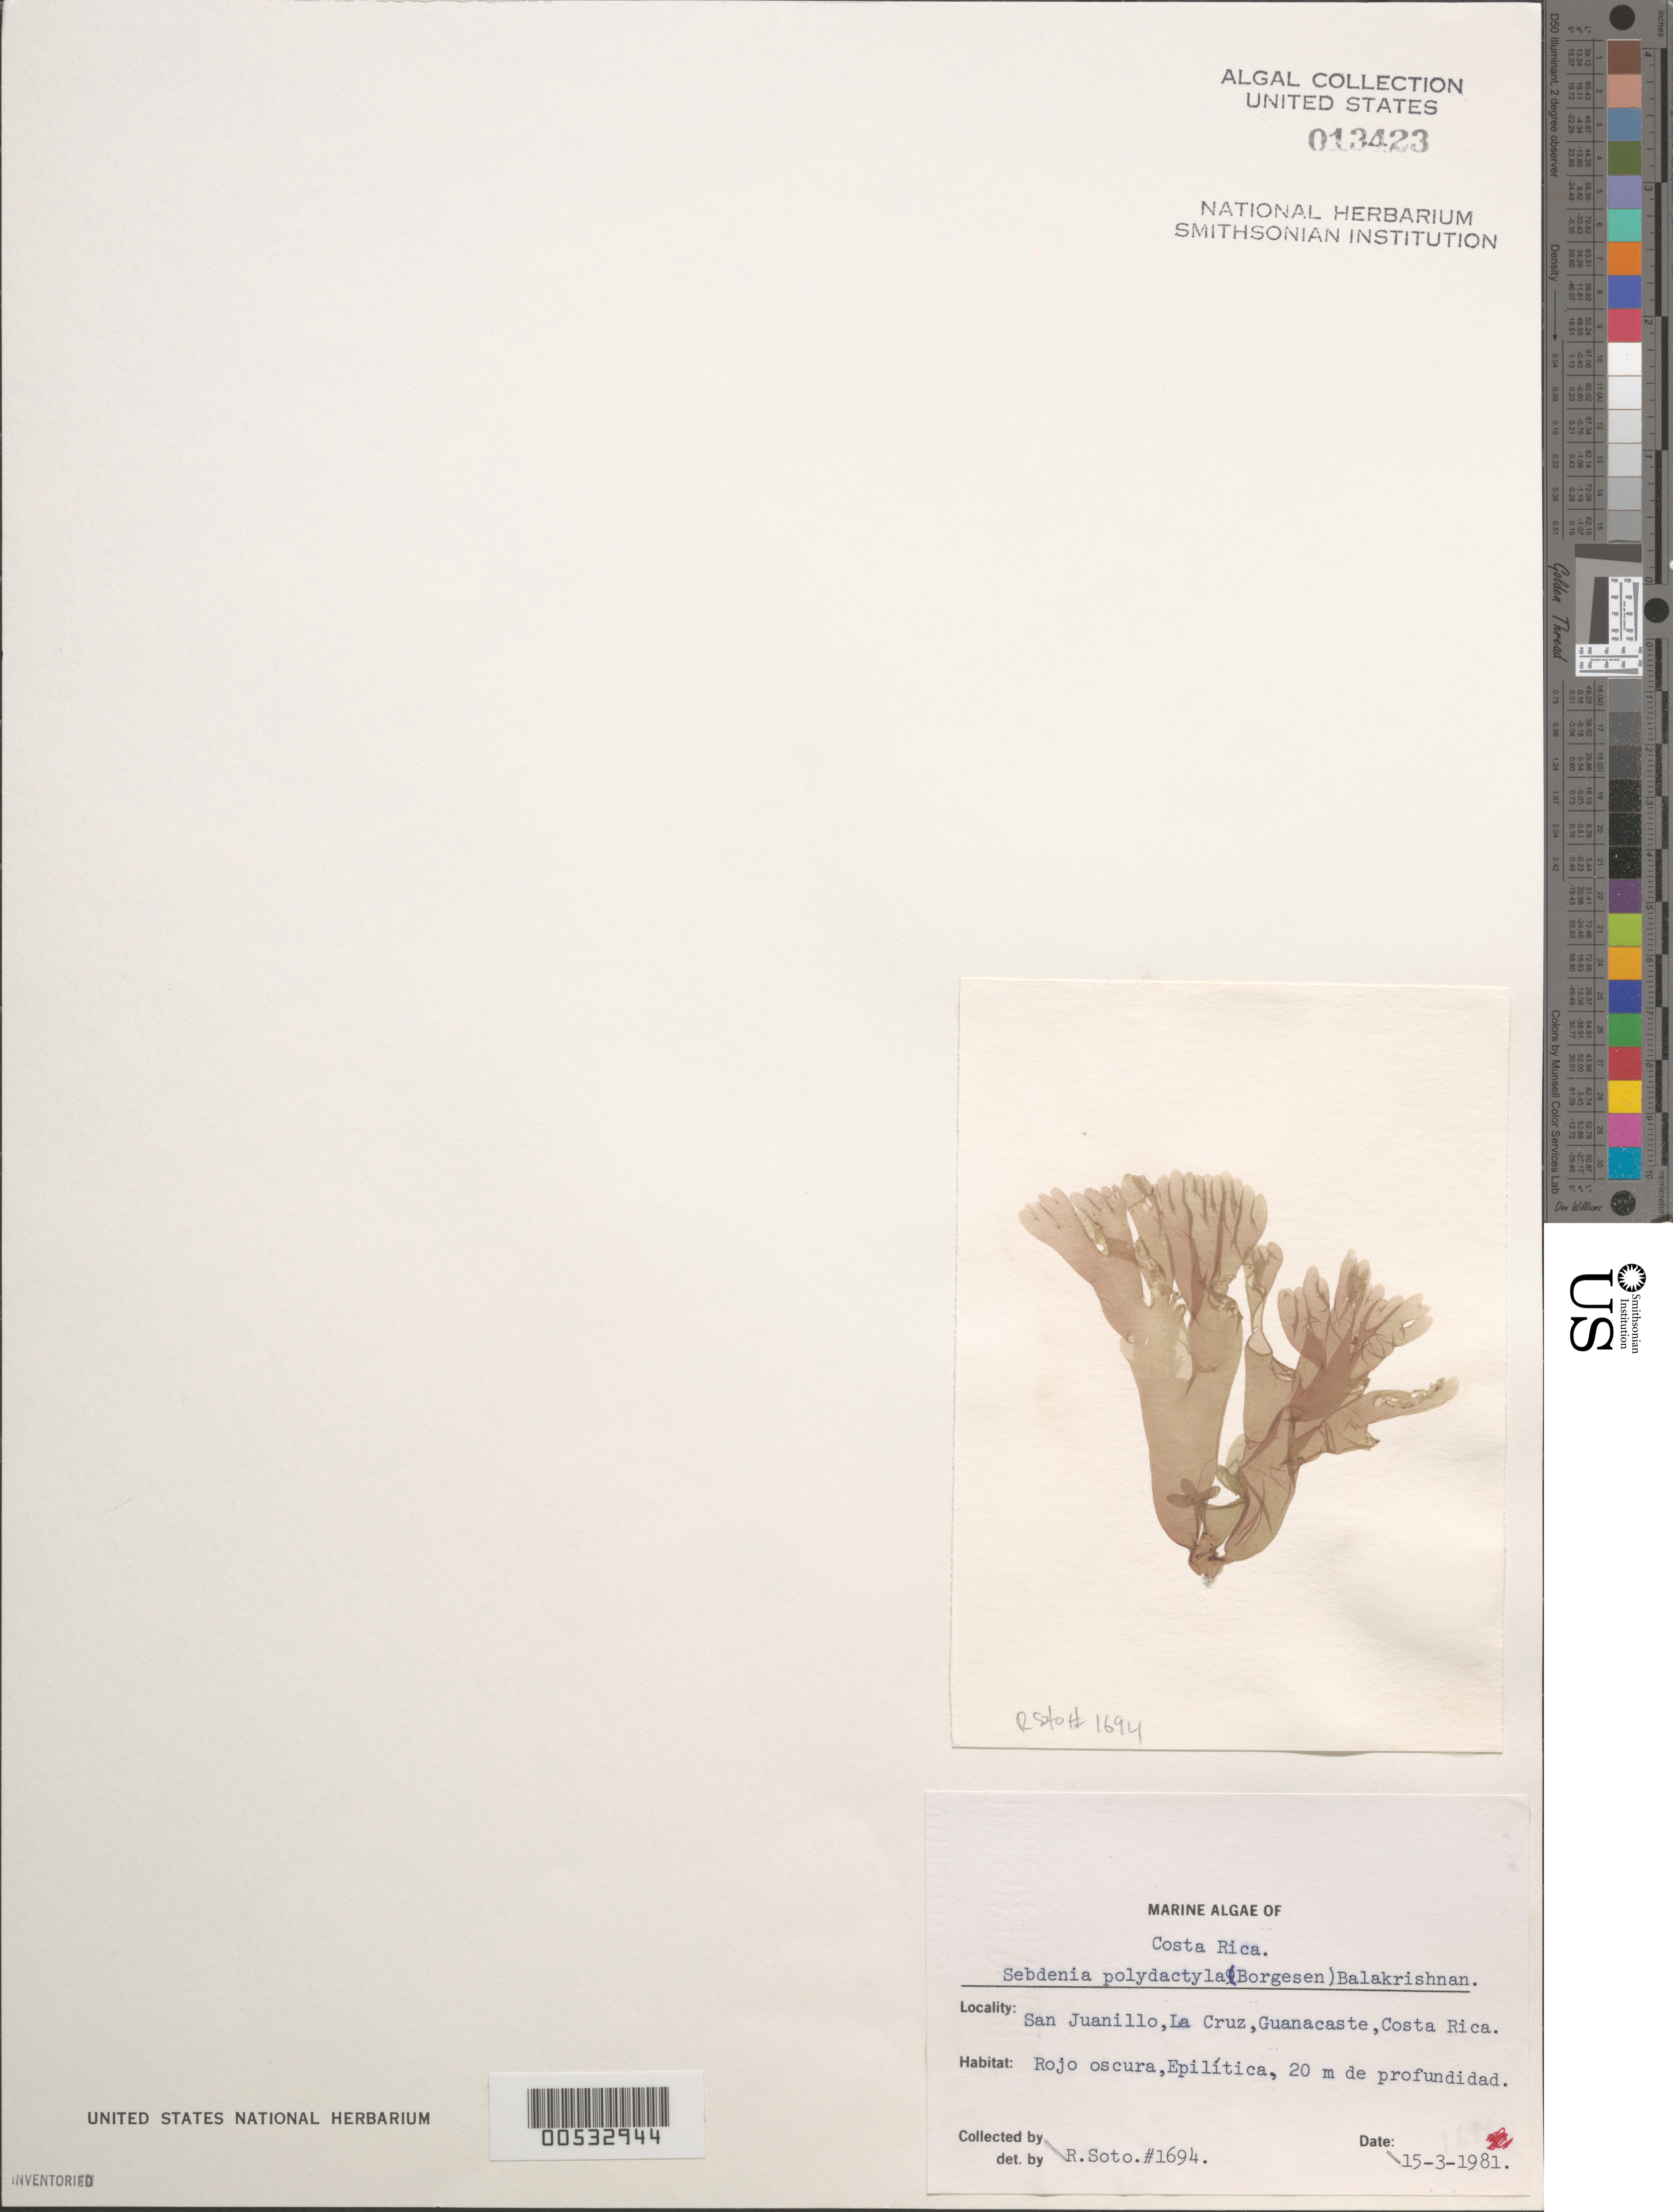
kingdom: Plantae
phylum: Rhodophyta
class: Florideophyceae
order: Sebdeniales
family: Sebdeniaceae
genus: Sebdenia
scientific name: Sebdenia polydactyla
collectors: R. Soto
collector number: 1694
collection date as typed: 15 Mar 1981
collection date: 1981-03-15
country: Costa Rica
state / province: Guanacaste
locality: San Juanillo, La Cruz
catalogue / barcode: US 13423